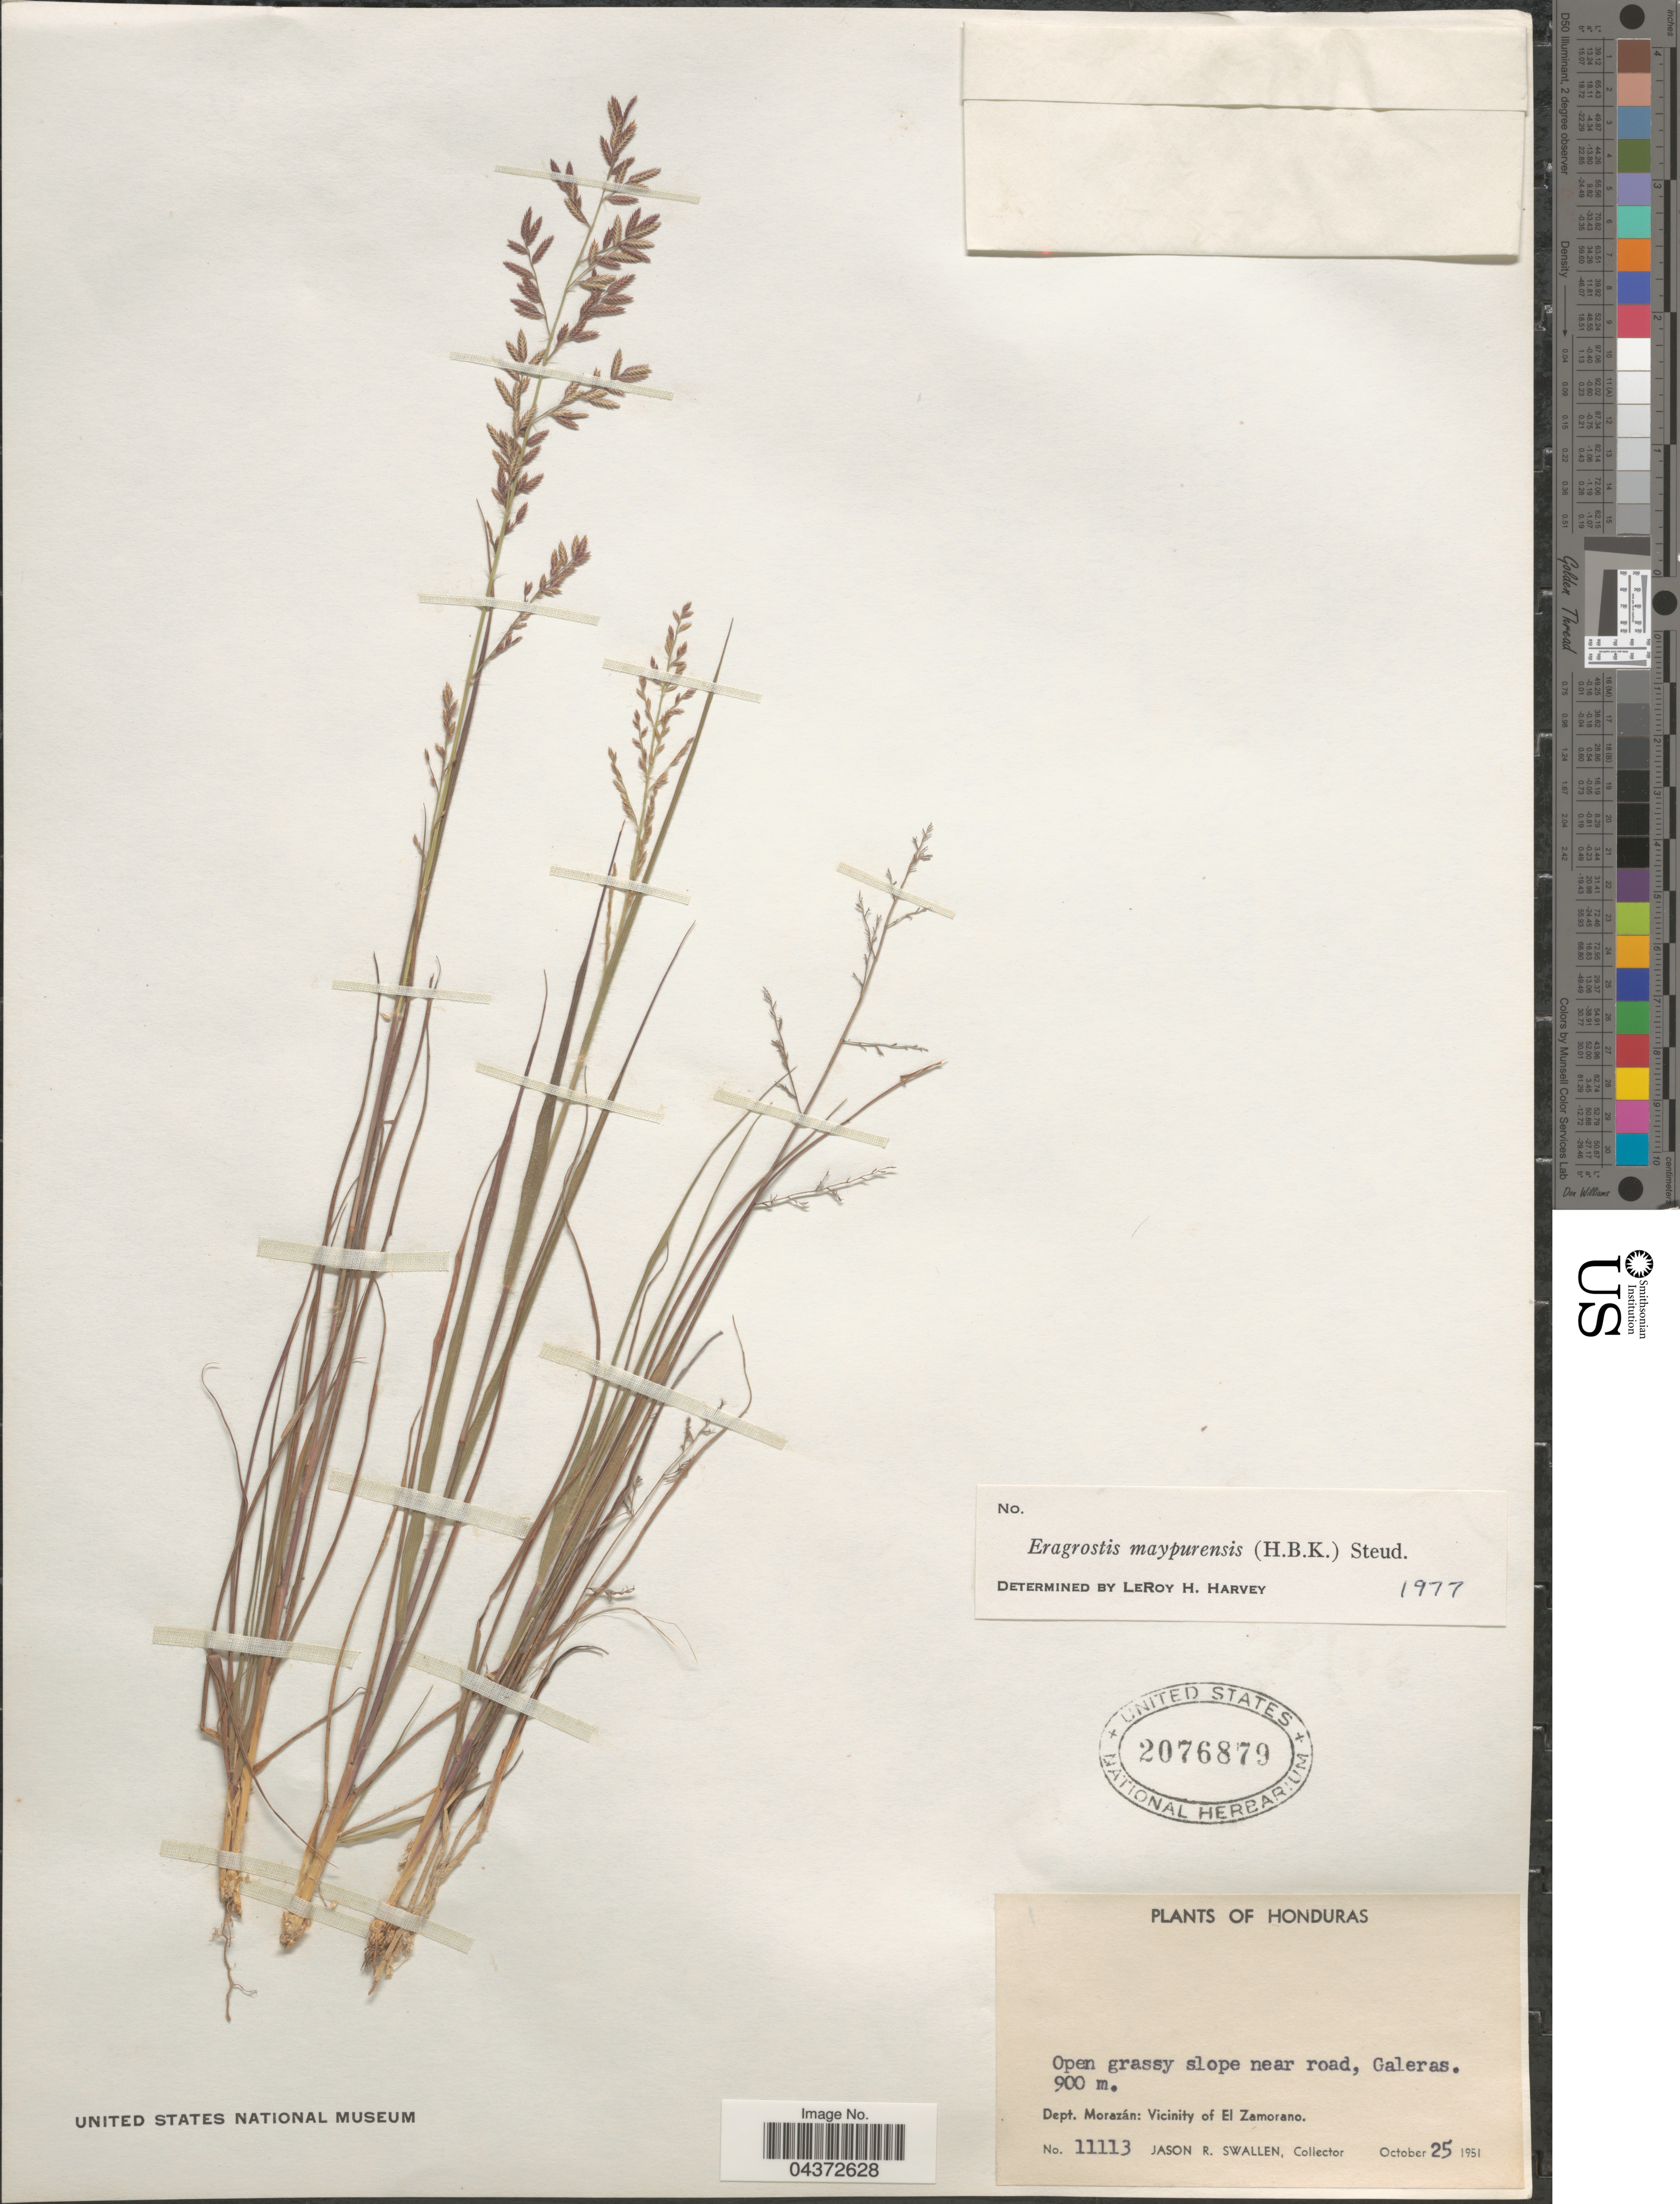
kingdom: Plantae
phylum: Tracheophyta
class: Liliopsida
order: Poales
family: Poaceae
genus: Eragrostis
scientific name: Eragrostis maypurensis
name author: (Kunth) Steud.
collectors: J. R. Swallen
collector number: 11113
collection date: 1951-10-25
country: Honduras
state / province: Fco. Morazán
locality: Open grassy slope near road, Galeras. Dept. Morazán: Vicinity of El Zamorano.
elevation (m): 900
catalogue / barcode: US 2076879